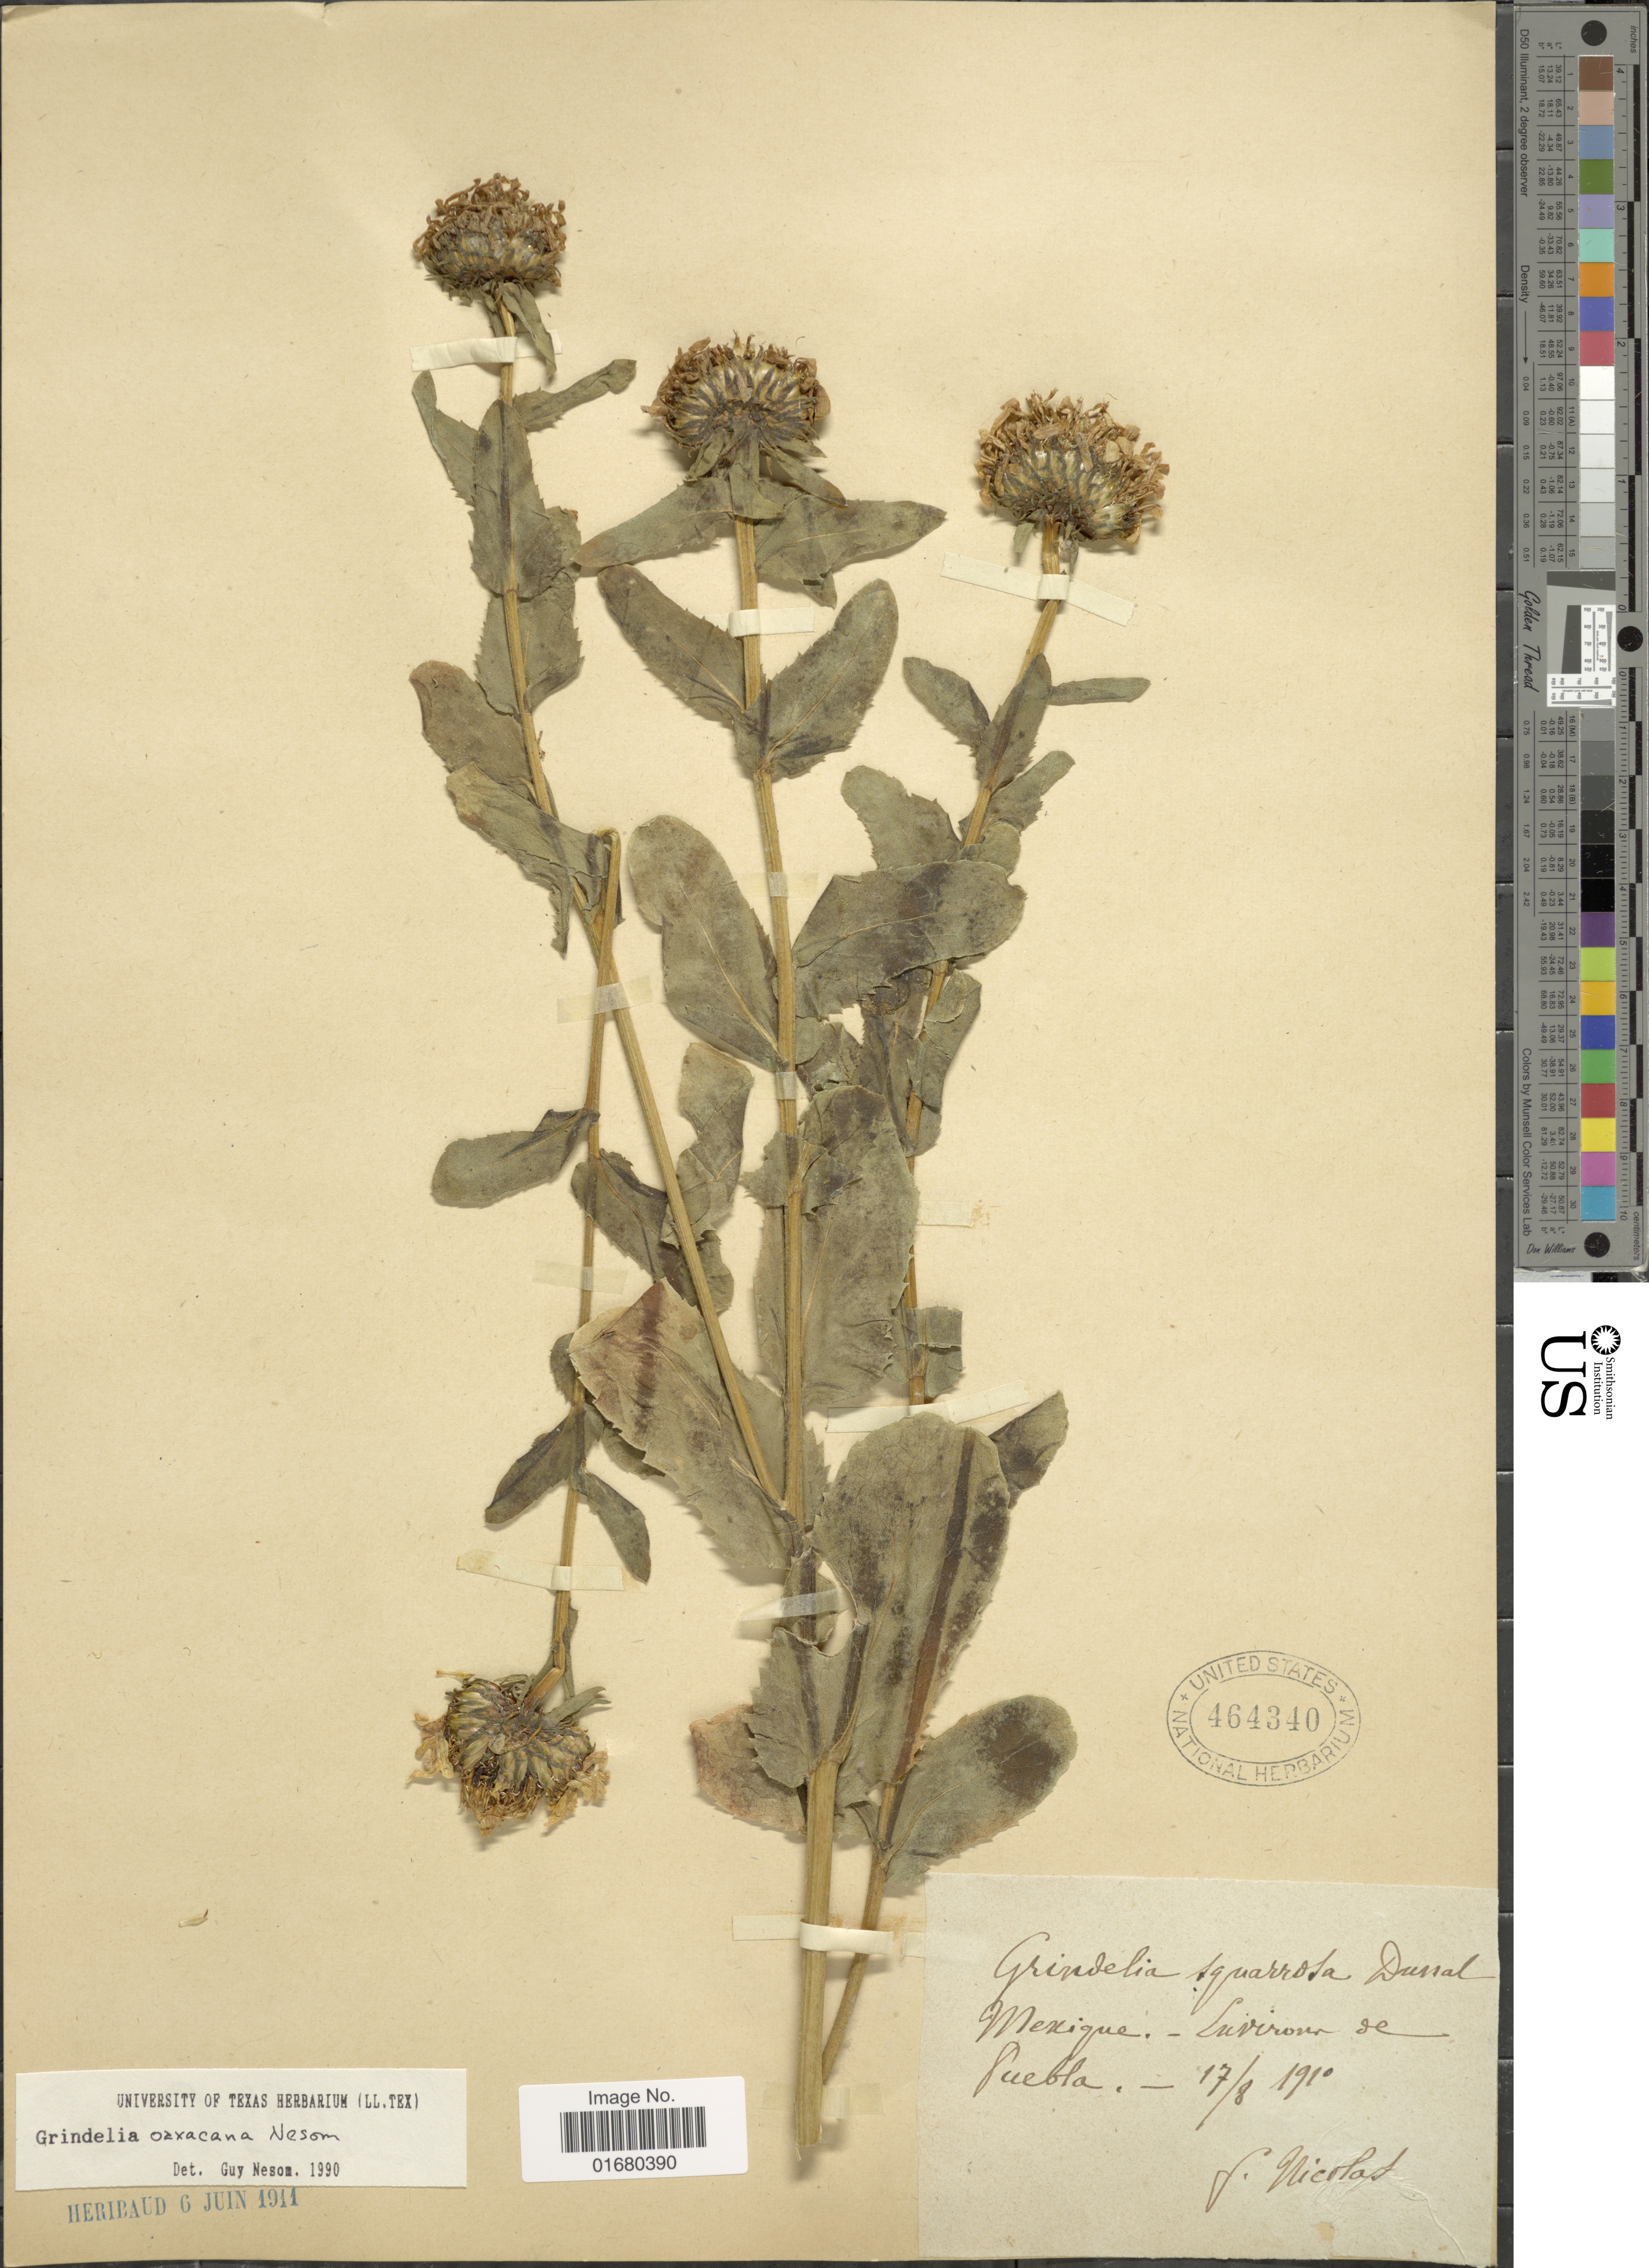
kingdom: Plantae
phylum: Tracheophyta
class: Magnoliopsida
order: Asterales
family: Asteraceae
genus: Grindelia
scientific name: Grindelia oaxacana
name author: G.L. Nesom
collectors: J. Nicolas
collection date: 1910-08-17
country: Mexico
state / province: Puebla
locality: Environs de Puebla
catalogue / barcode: US 464340